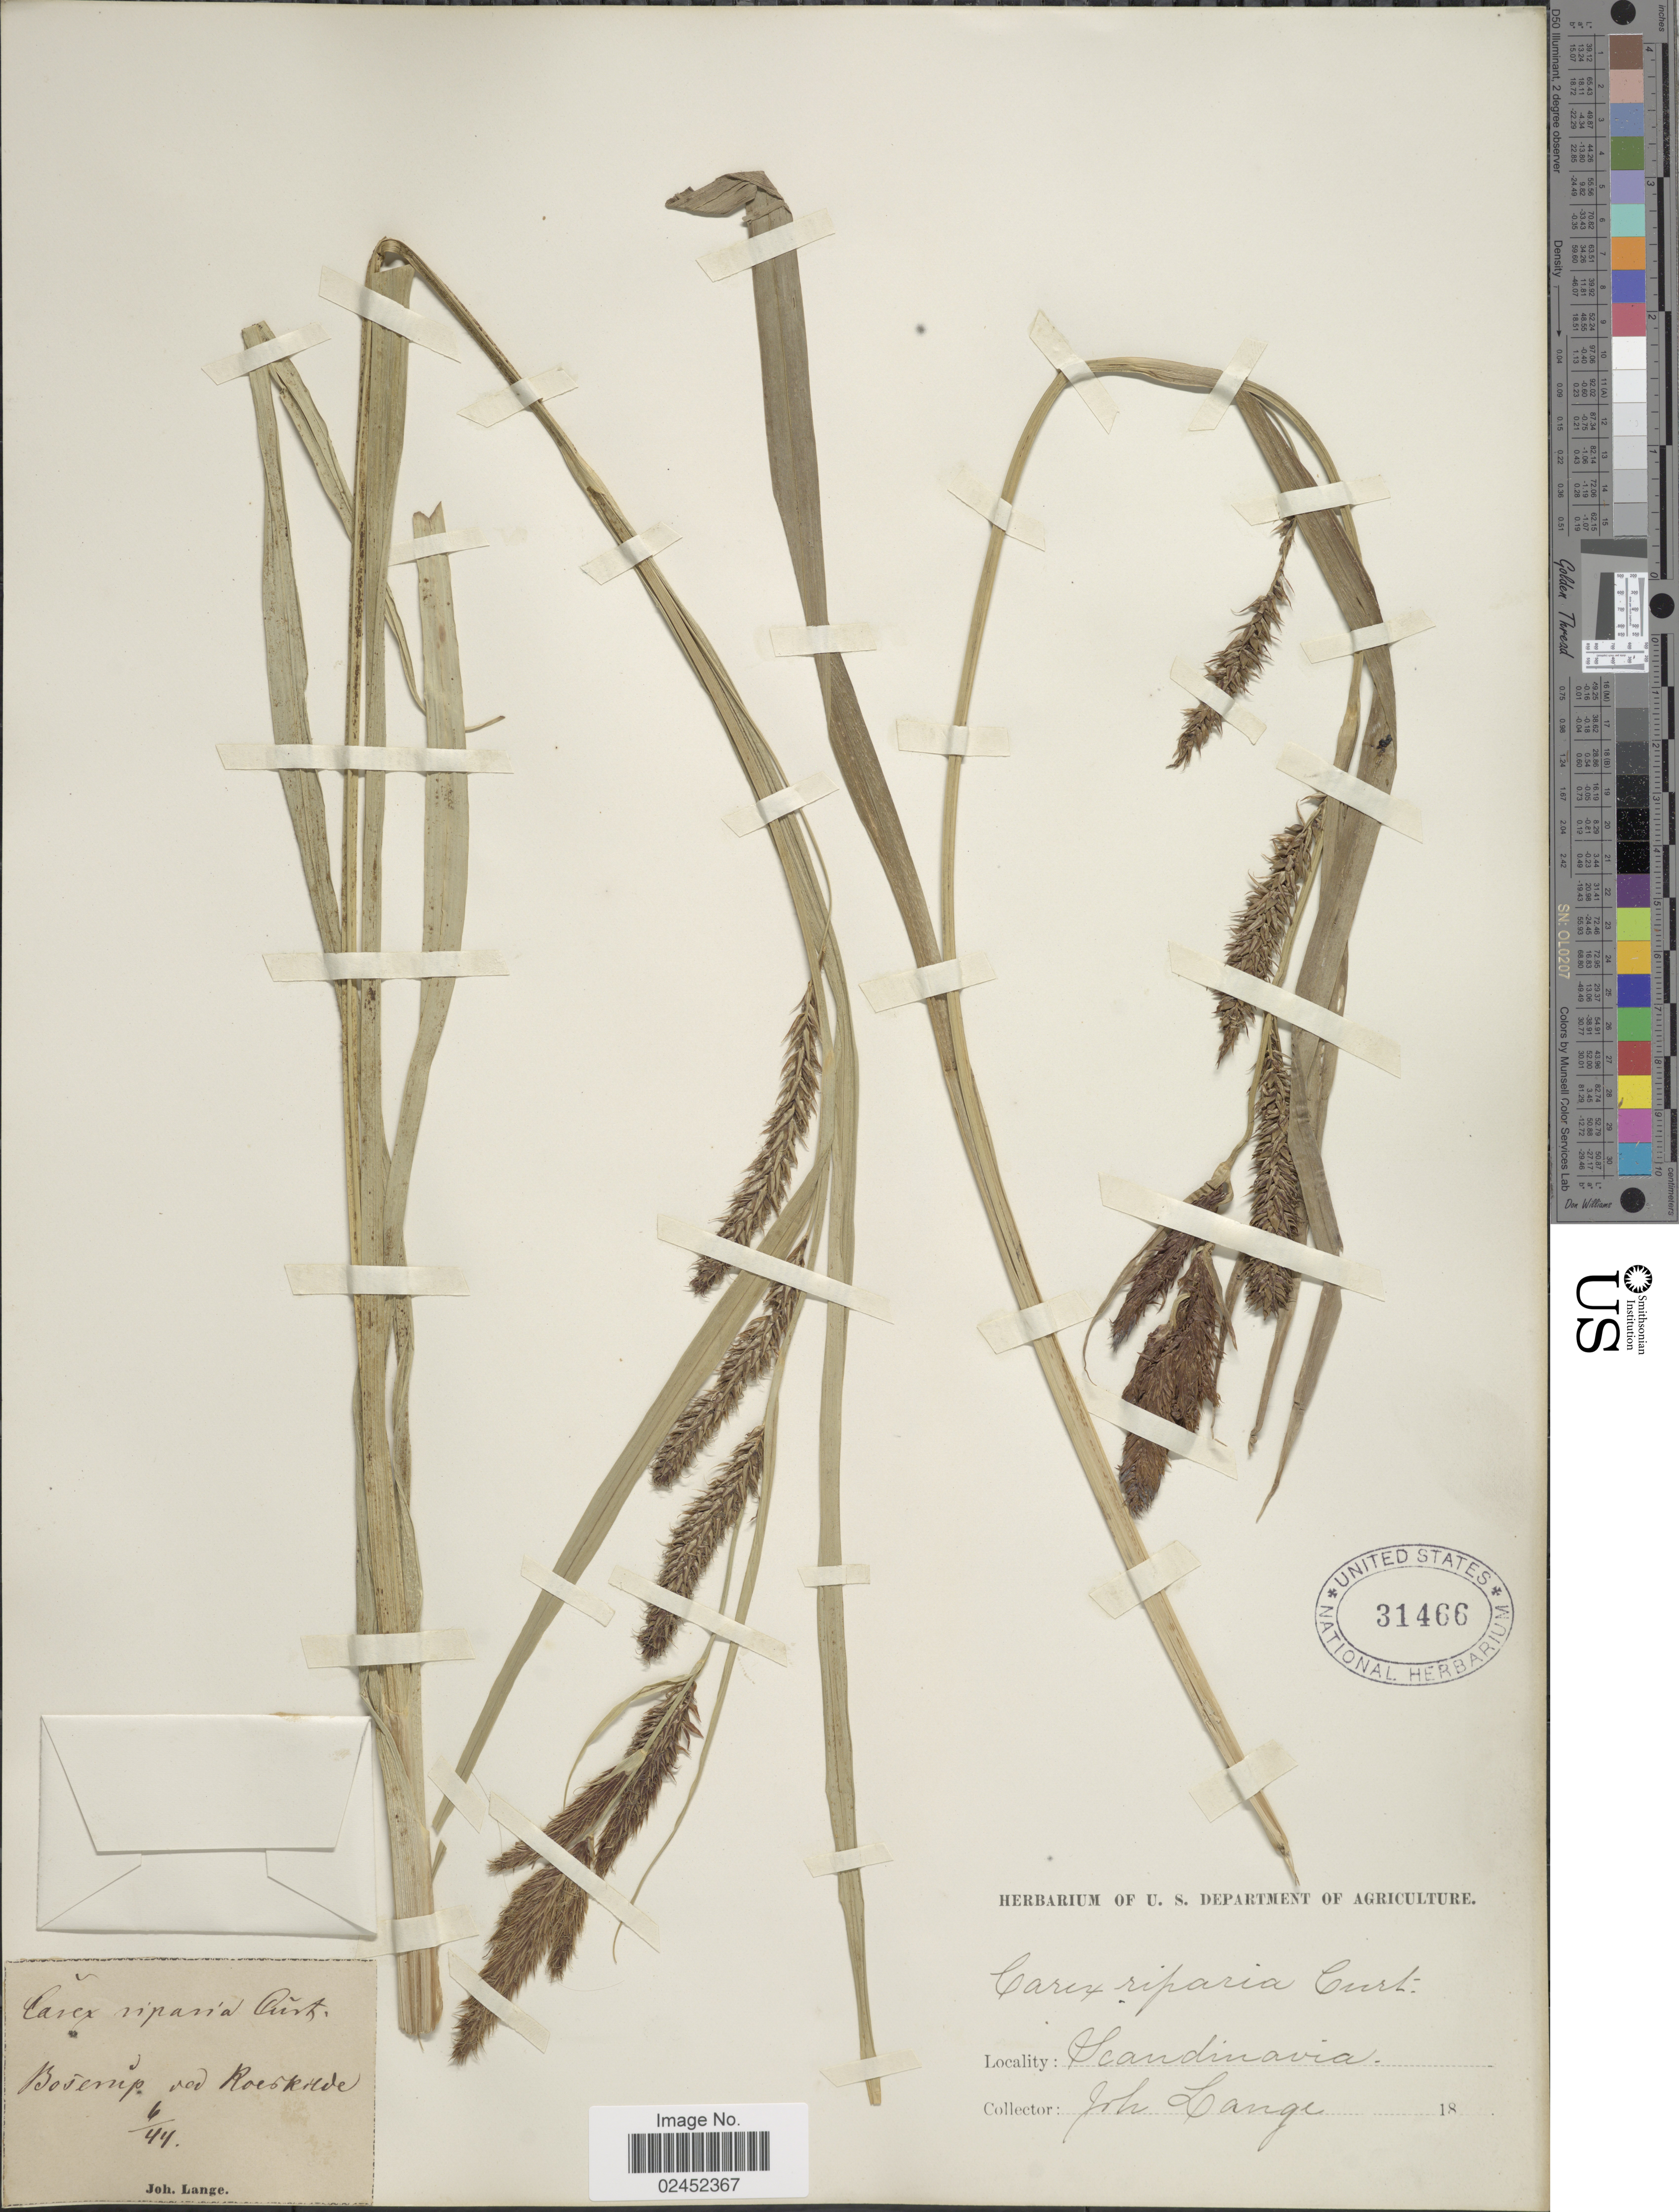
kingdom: Plantae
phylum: Tracheophyta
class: Liliopsida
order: Poales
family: Cyperaceae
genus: Carex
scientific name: Carex riparia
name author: Curtis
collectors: J. M. C. Lange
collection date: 1844-06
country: Denmark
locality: Scandinavia. Boserup ved Roskilde.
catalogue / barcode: US 31466